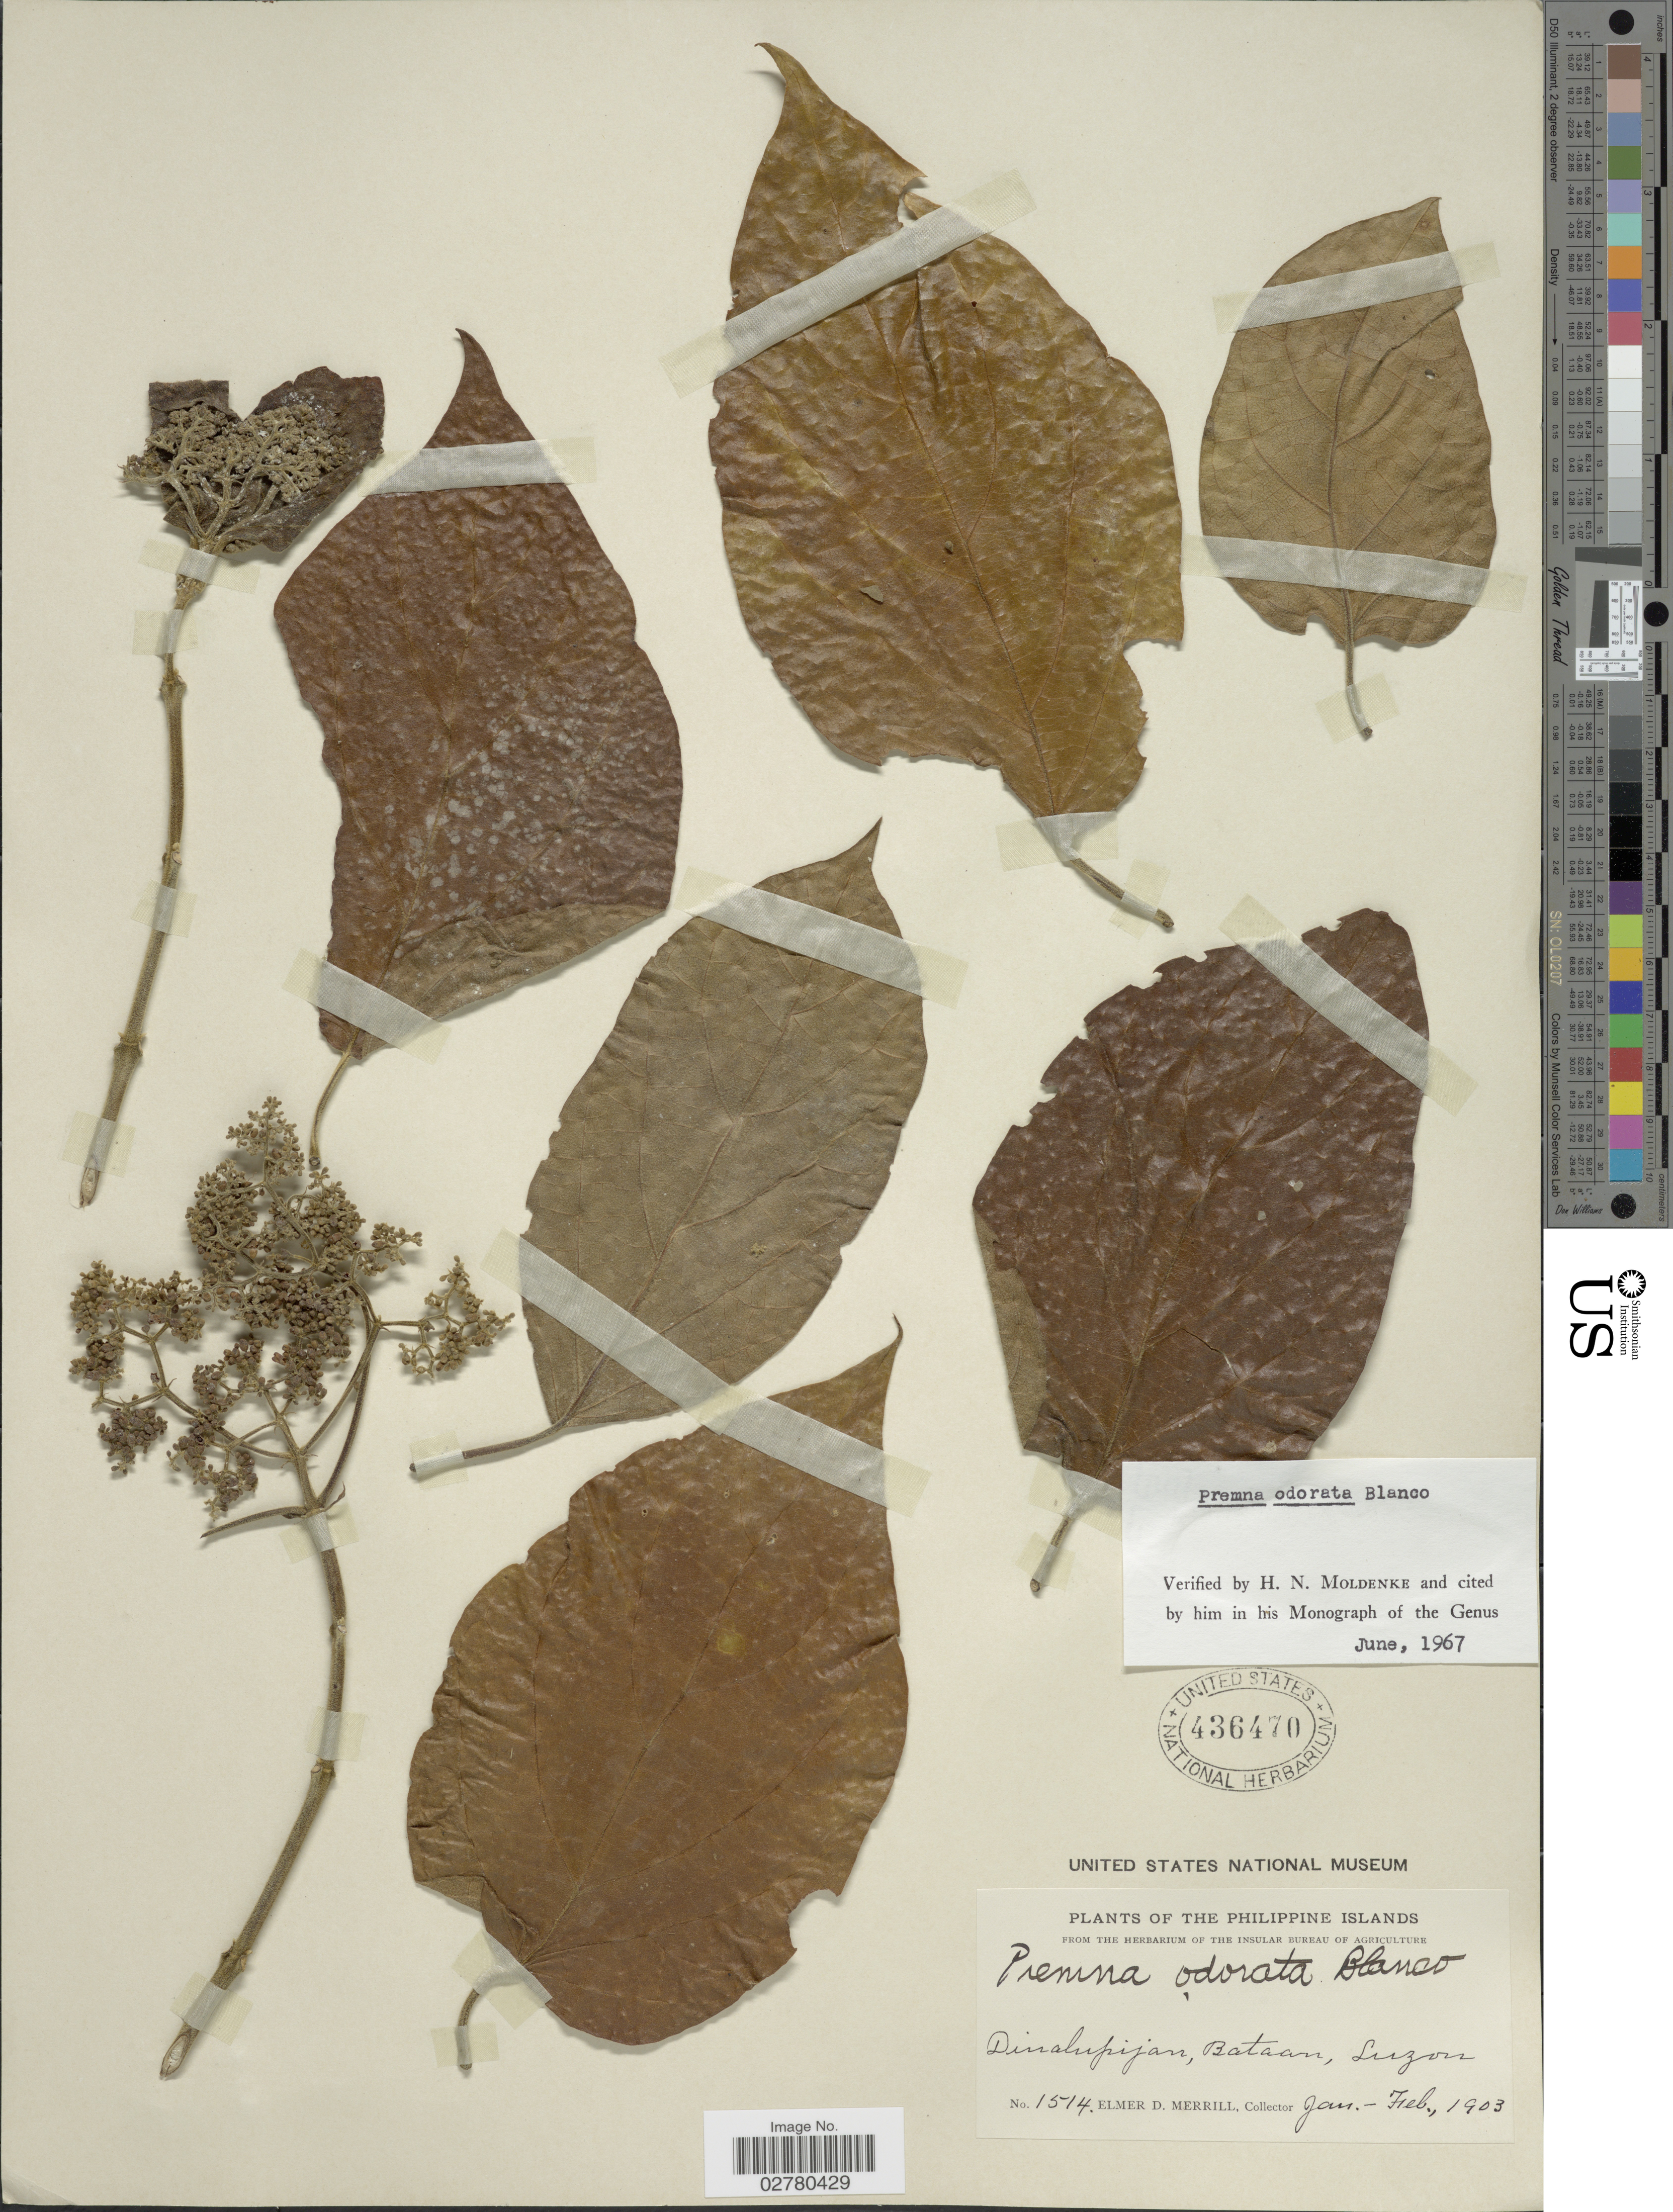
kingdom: Plantae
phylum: Tracheophyta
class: Magnoliopsida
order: Lamiales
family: Lamiaceae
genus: Premna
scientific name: Premna odorata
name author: Blanco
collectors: E. D. Merrill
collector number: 1514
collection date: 1903-01/1903-02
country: Philippines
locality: Philippine Islands, Dinalupijan, Bataan, Luzon.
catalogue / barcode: US 436470